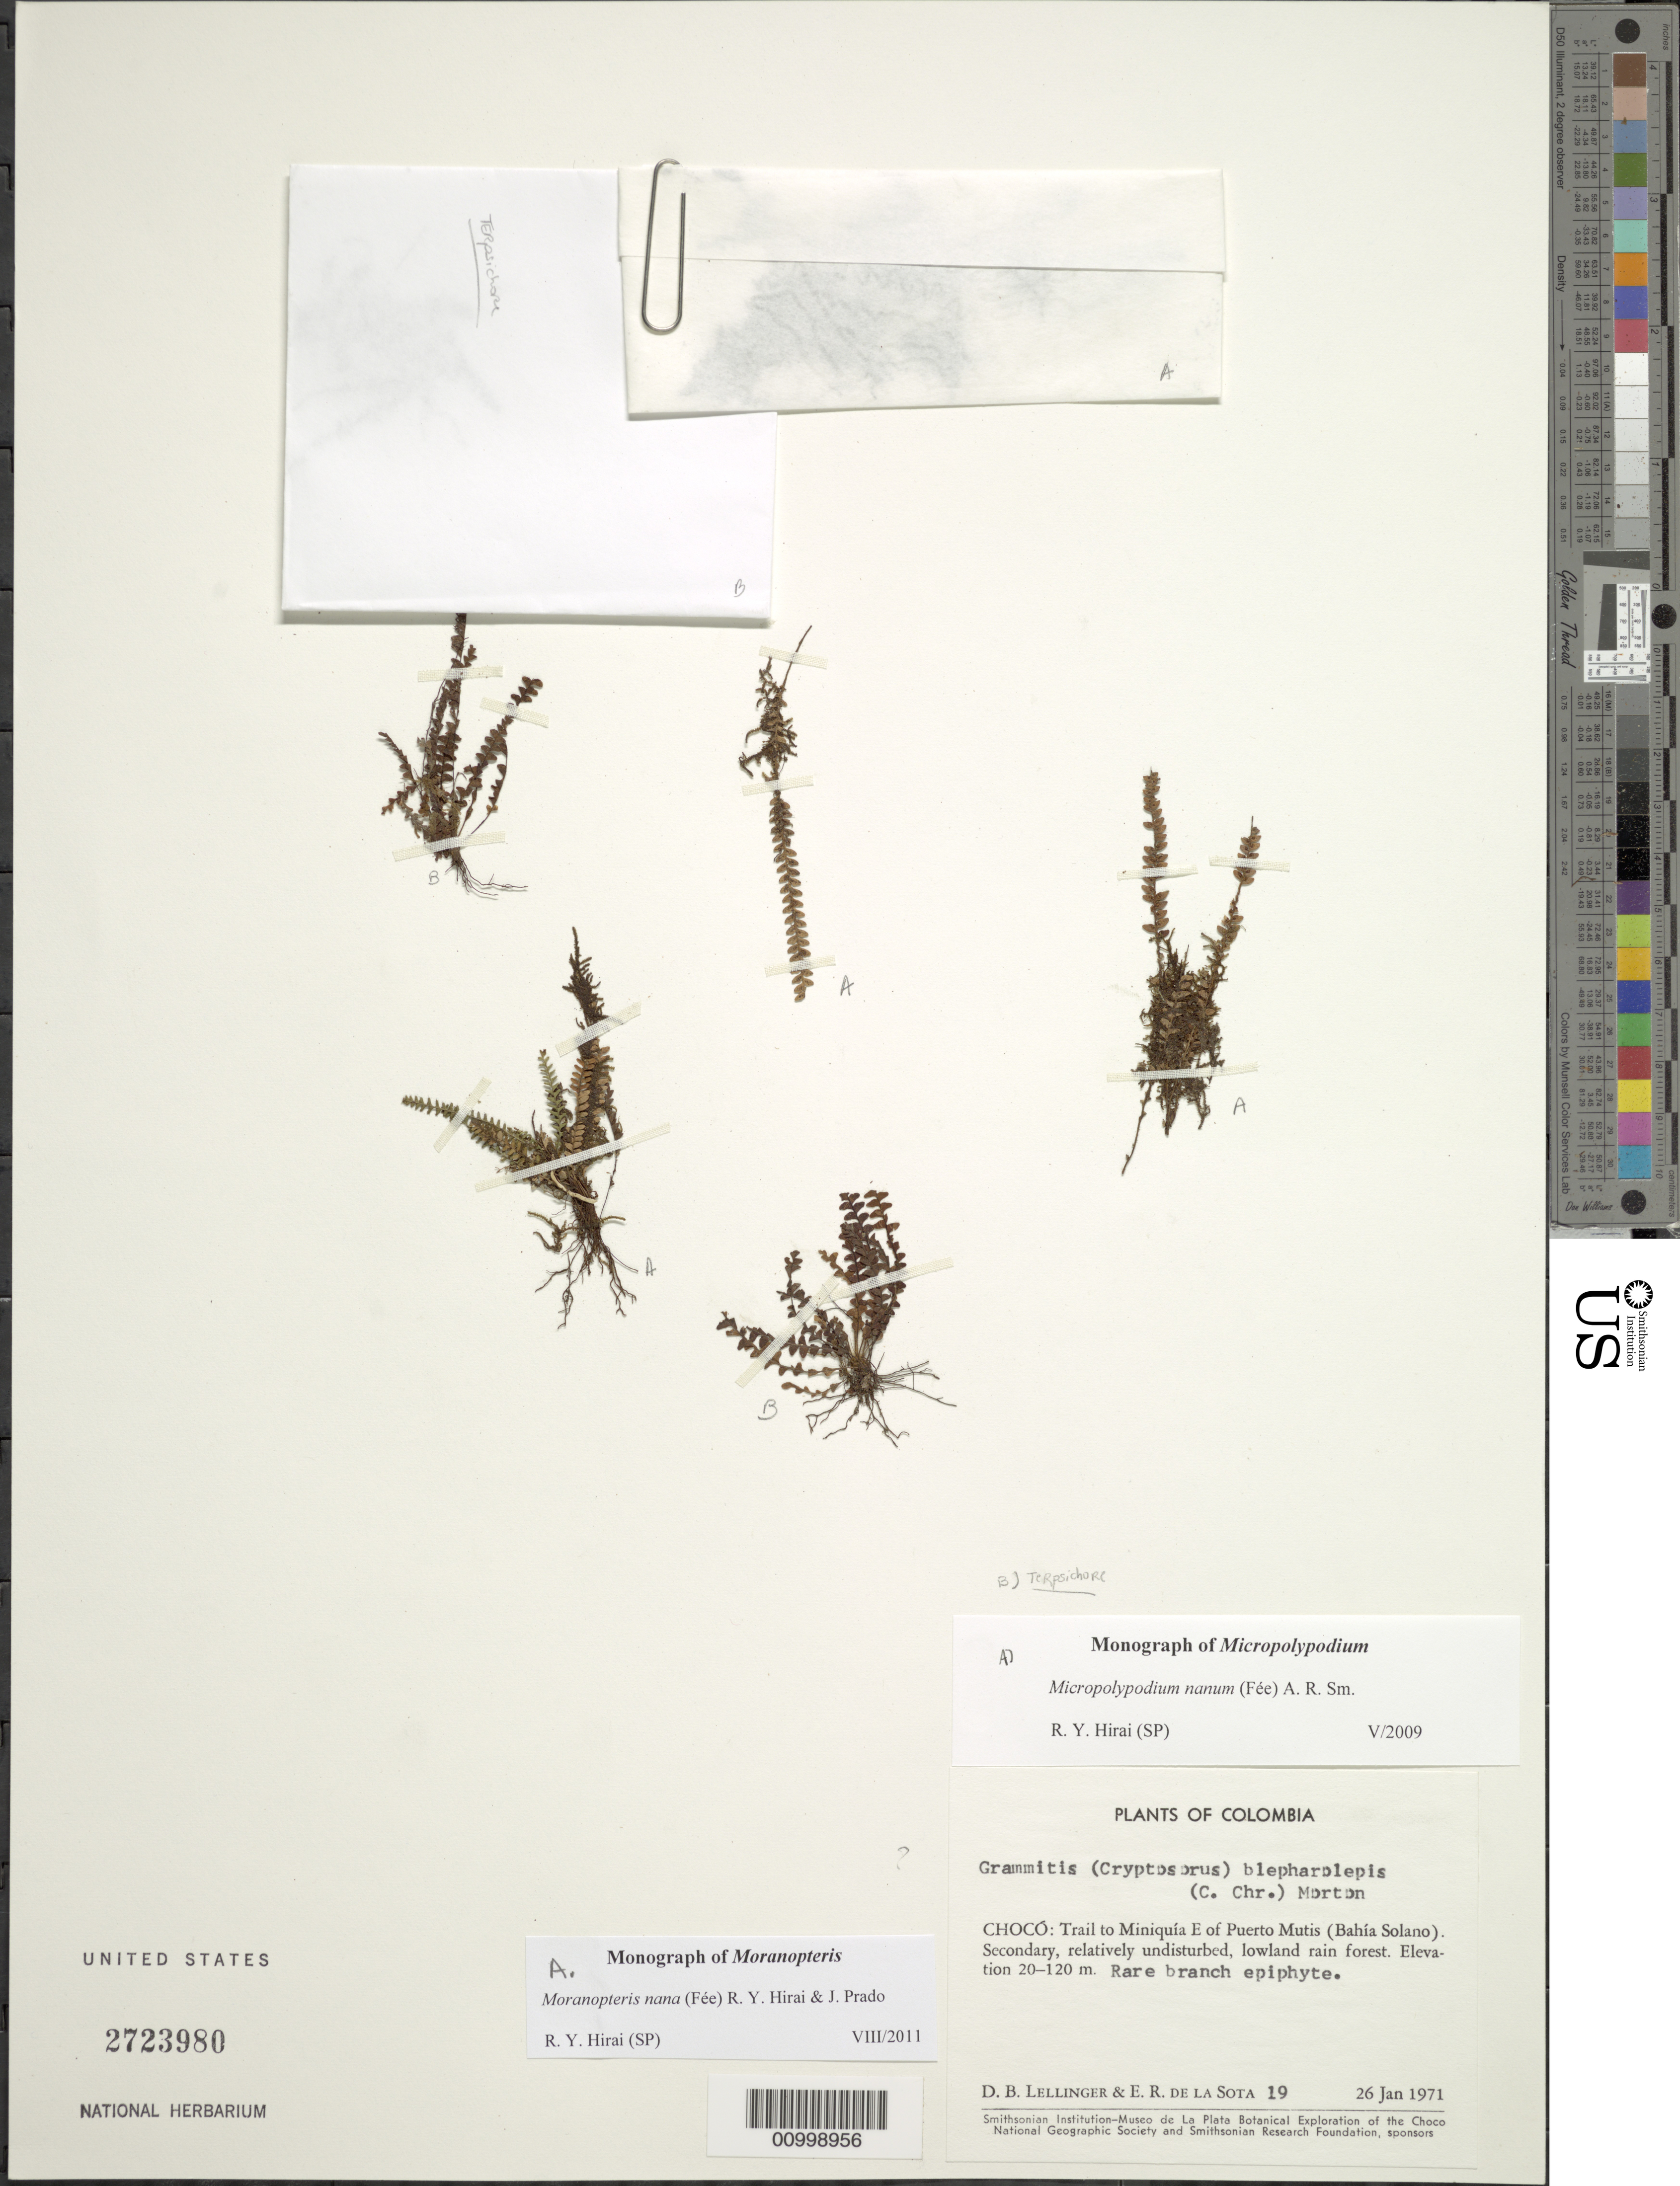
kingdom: Plantae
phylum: Tracheophyta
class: Polypodiopsida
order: Polypodiales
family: Polypodiaceae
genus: Moranopteris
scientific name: Moranopteris nana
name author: (Fée) R. Y. Hirai & J. Prado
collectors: D. B. Lellinger & E. R. de la Sota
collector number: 19 B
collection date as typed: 26-Jan-71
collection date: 1971-01-26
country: Colombia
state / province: Chocó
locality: Trail to Miniquia E of Puerto Mutis (Bahia Solano)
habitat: Secondary, relatively undisturbed, lowland rain forest.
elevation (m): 20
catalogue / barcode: US 2723980-2